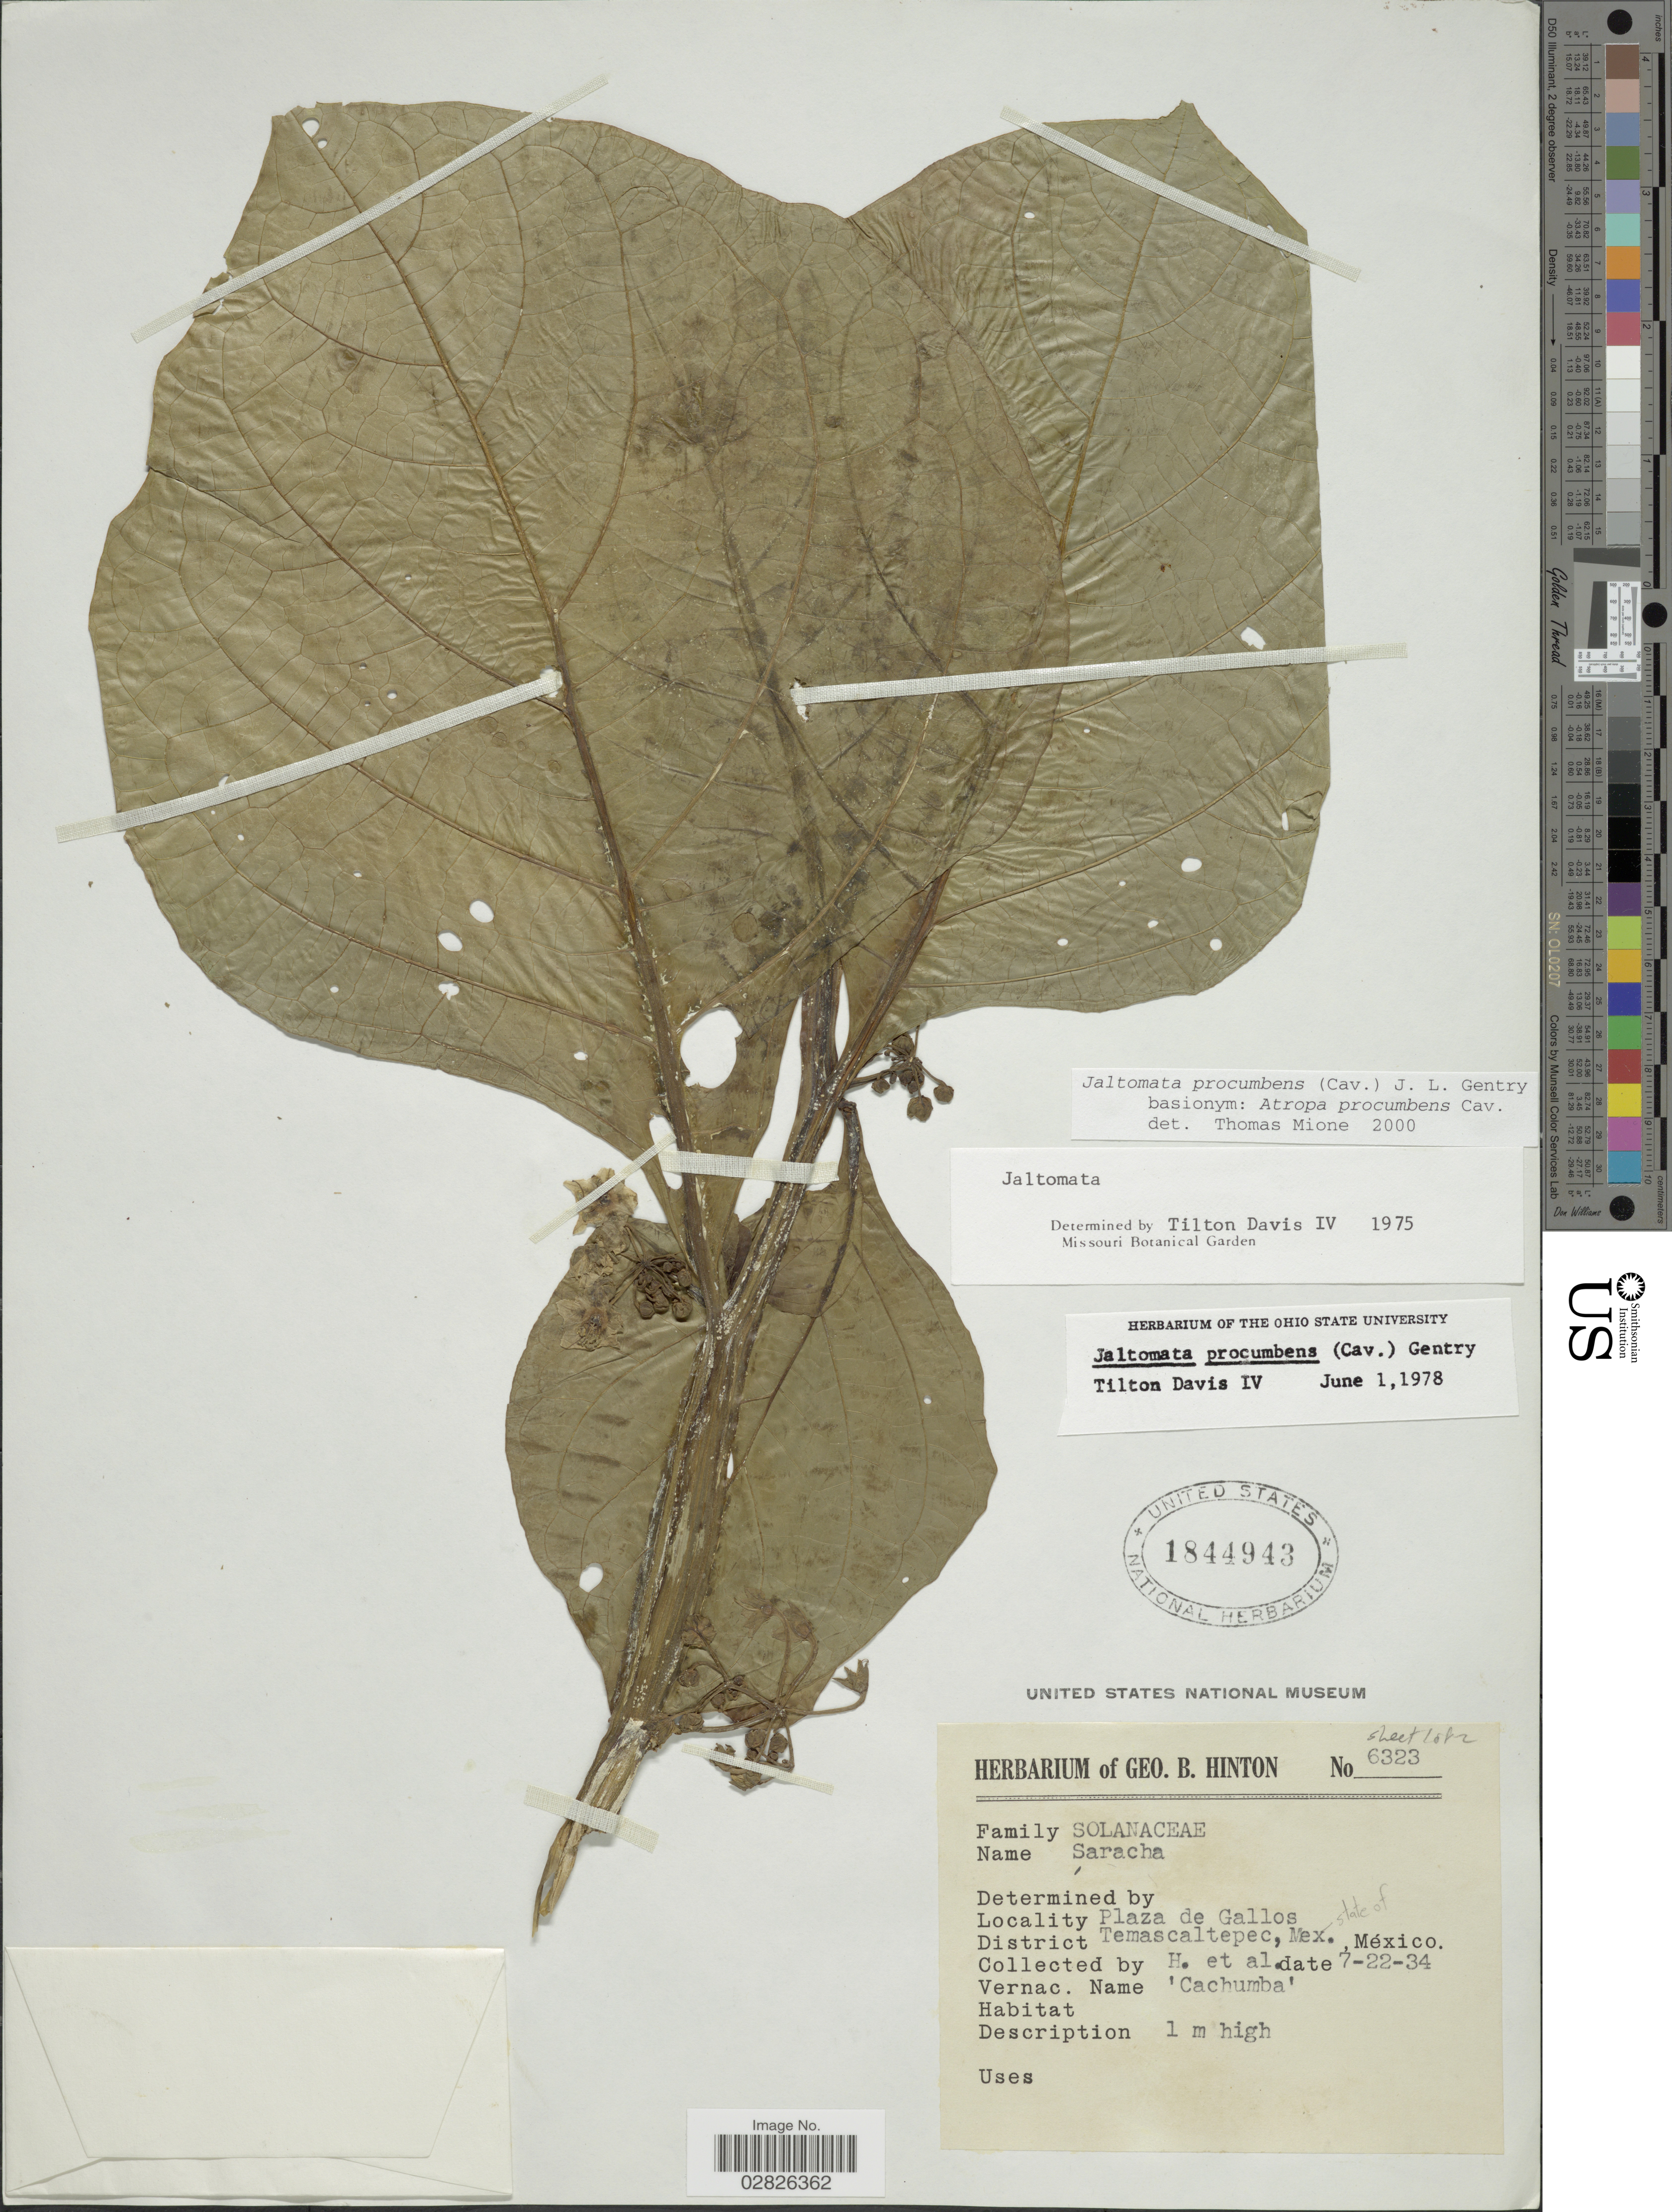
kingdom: Plantae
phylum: Tracheophyta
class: Magnoliopsida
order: Solanales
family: Solanaceae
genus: Jaltomata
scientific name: Jaltomata procumbens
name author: (Cav.) J.L. Gentry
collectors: G. B. Hinton & et al.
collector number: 6323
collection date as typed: Transcribed d/m/y: 22/7/34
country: Mexico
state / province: México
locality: Plaza de Gallos. District Temascaltepec.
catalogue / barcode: US 1844943